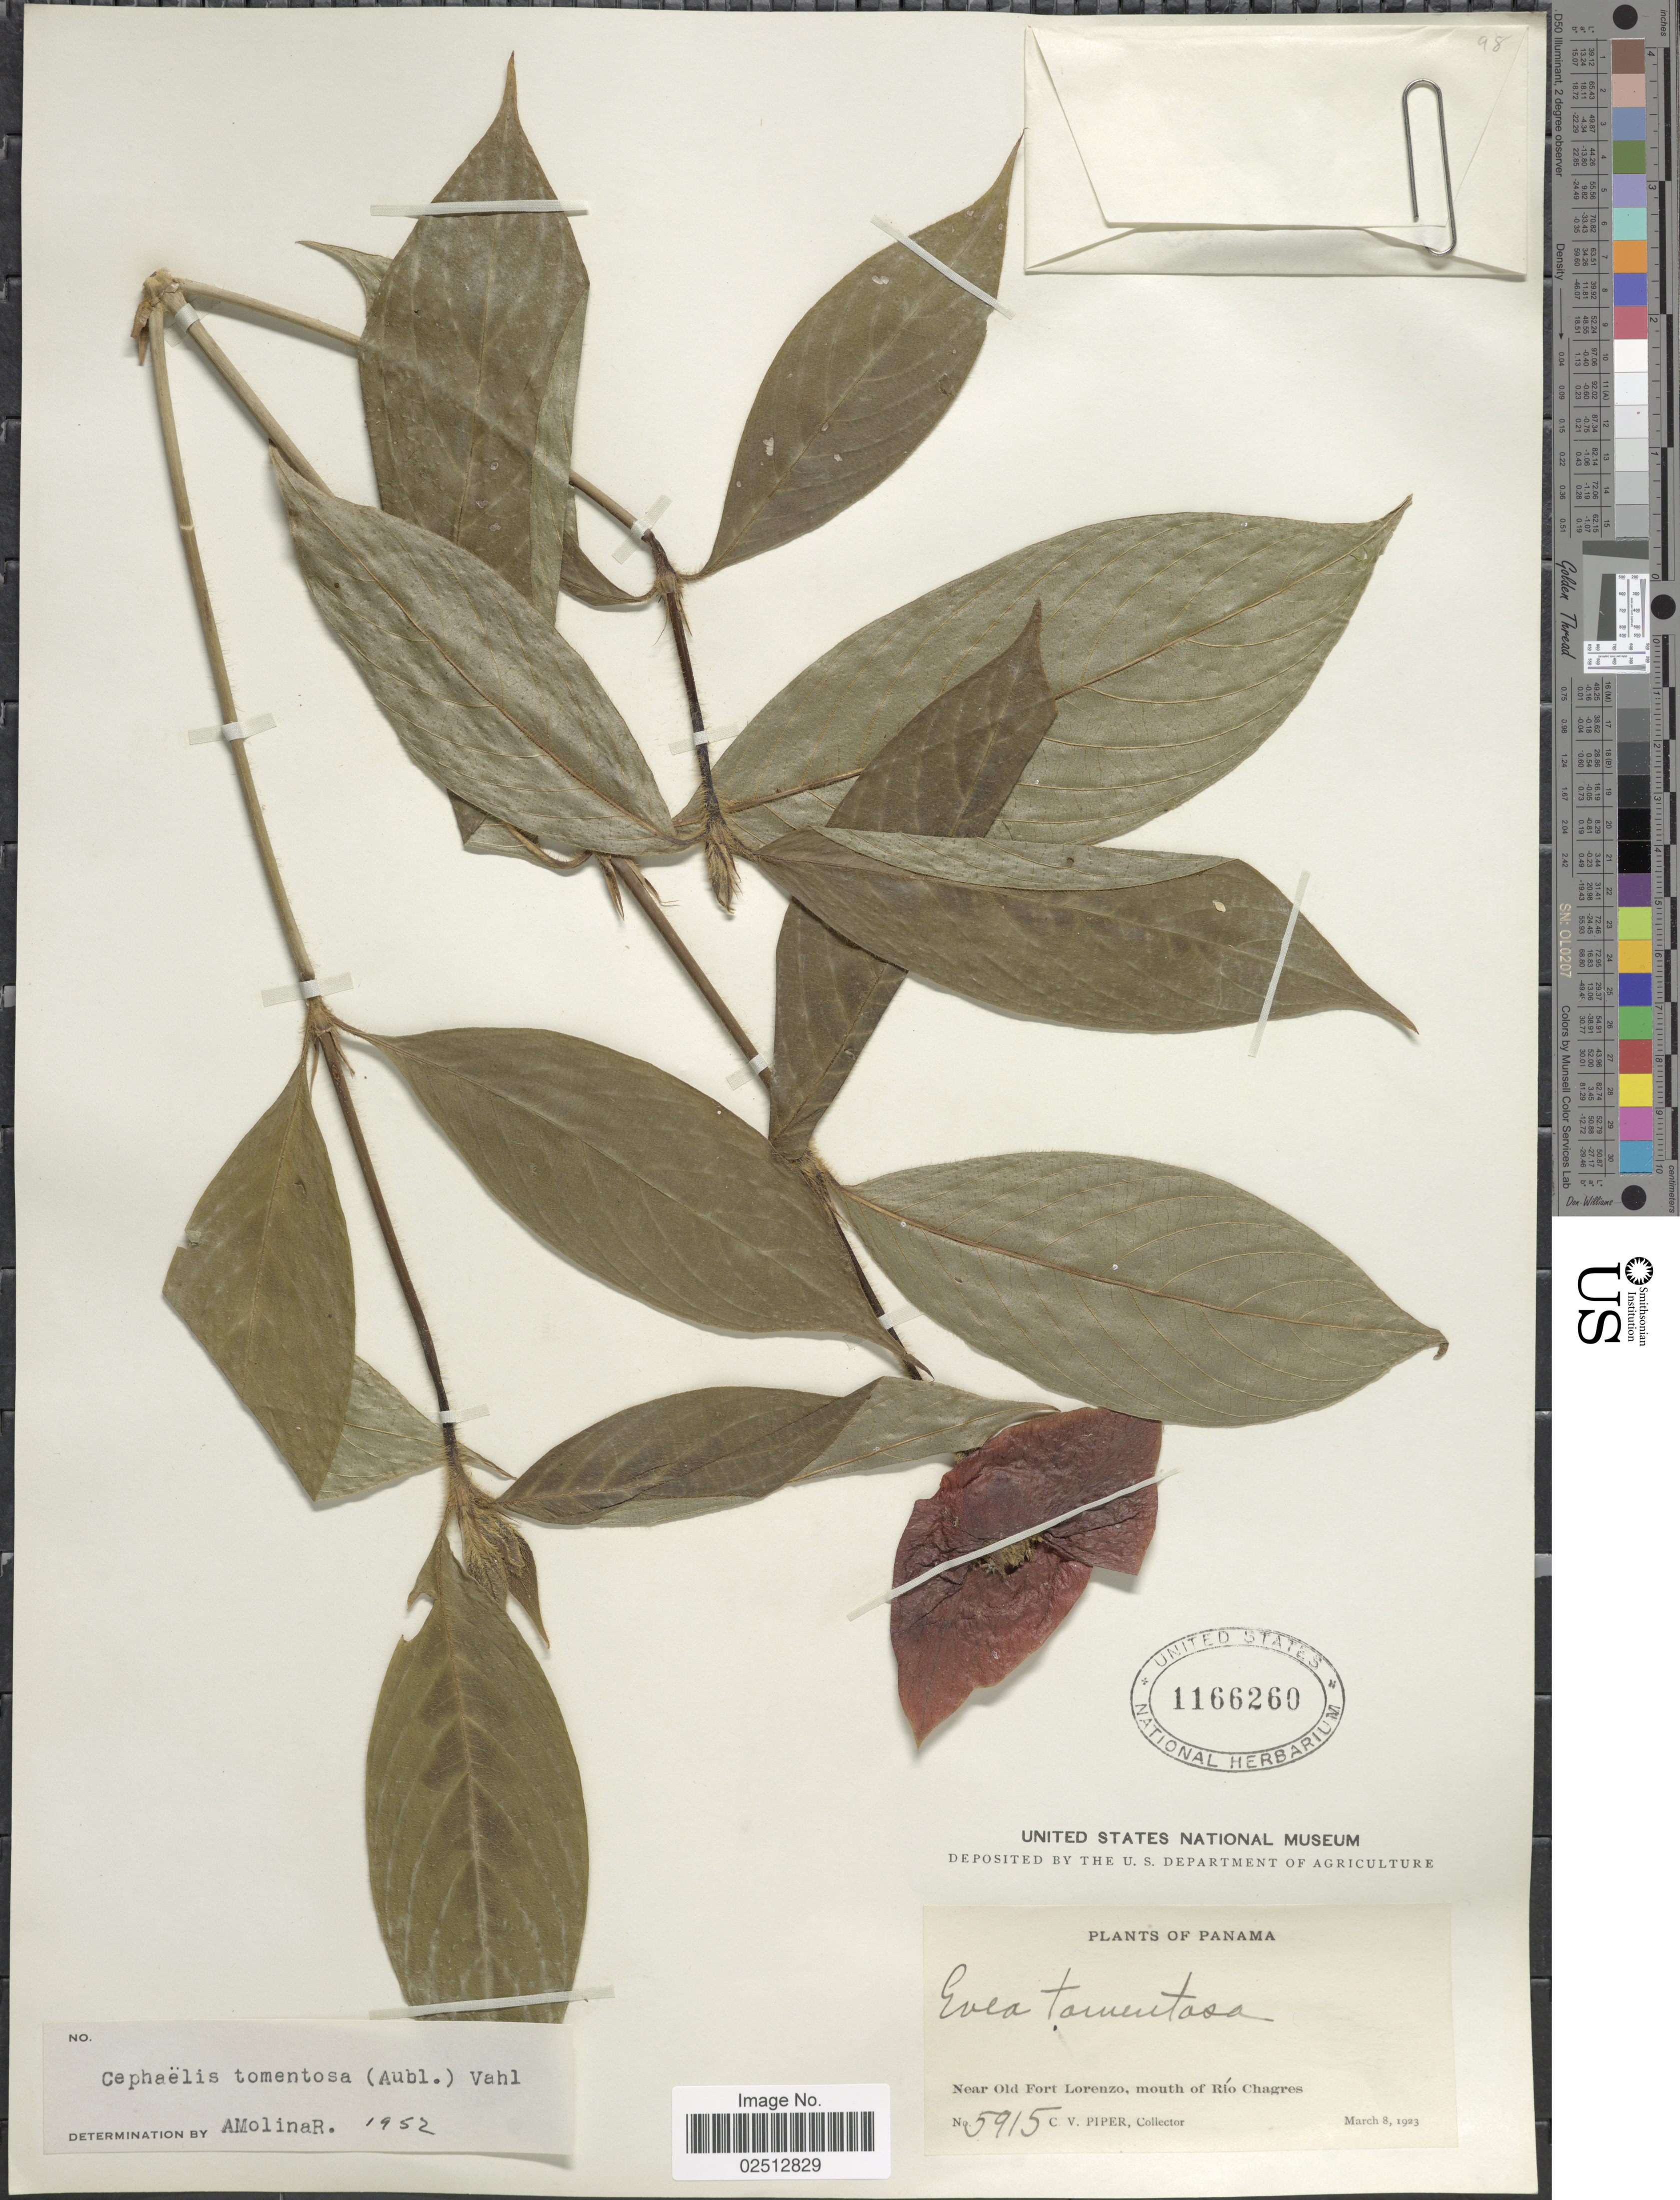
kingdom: Plantae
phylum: Tracheophyta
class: Magnoliopsida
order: Gentianales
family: Rubiaceae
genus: Psychotria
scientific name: Psychotria poeppigiana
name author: Müll. Arg.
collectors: C. V. Piper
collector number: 5915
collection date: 1923-03-08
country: Panama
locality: Near Old Fort Lorenzo, mouth of Rio Chagres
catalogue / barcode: US 1166260